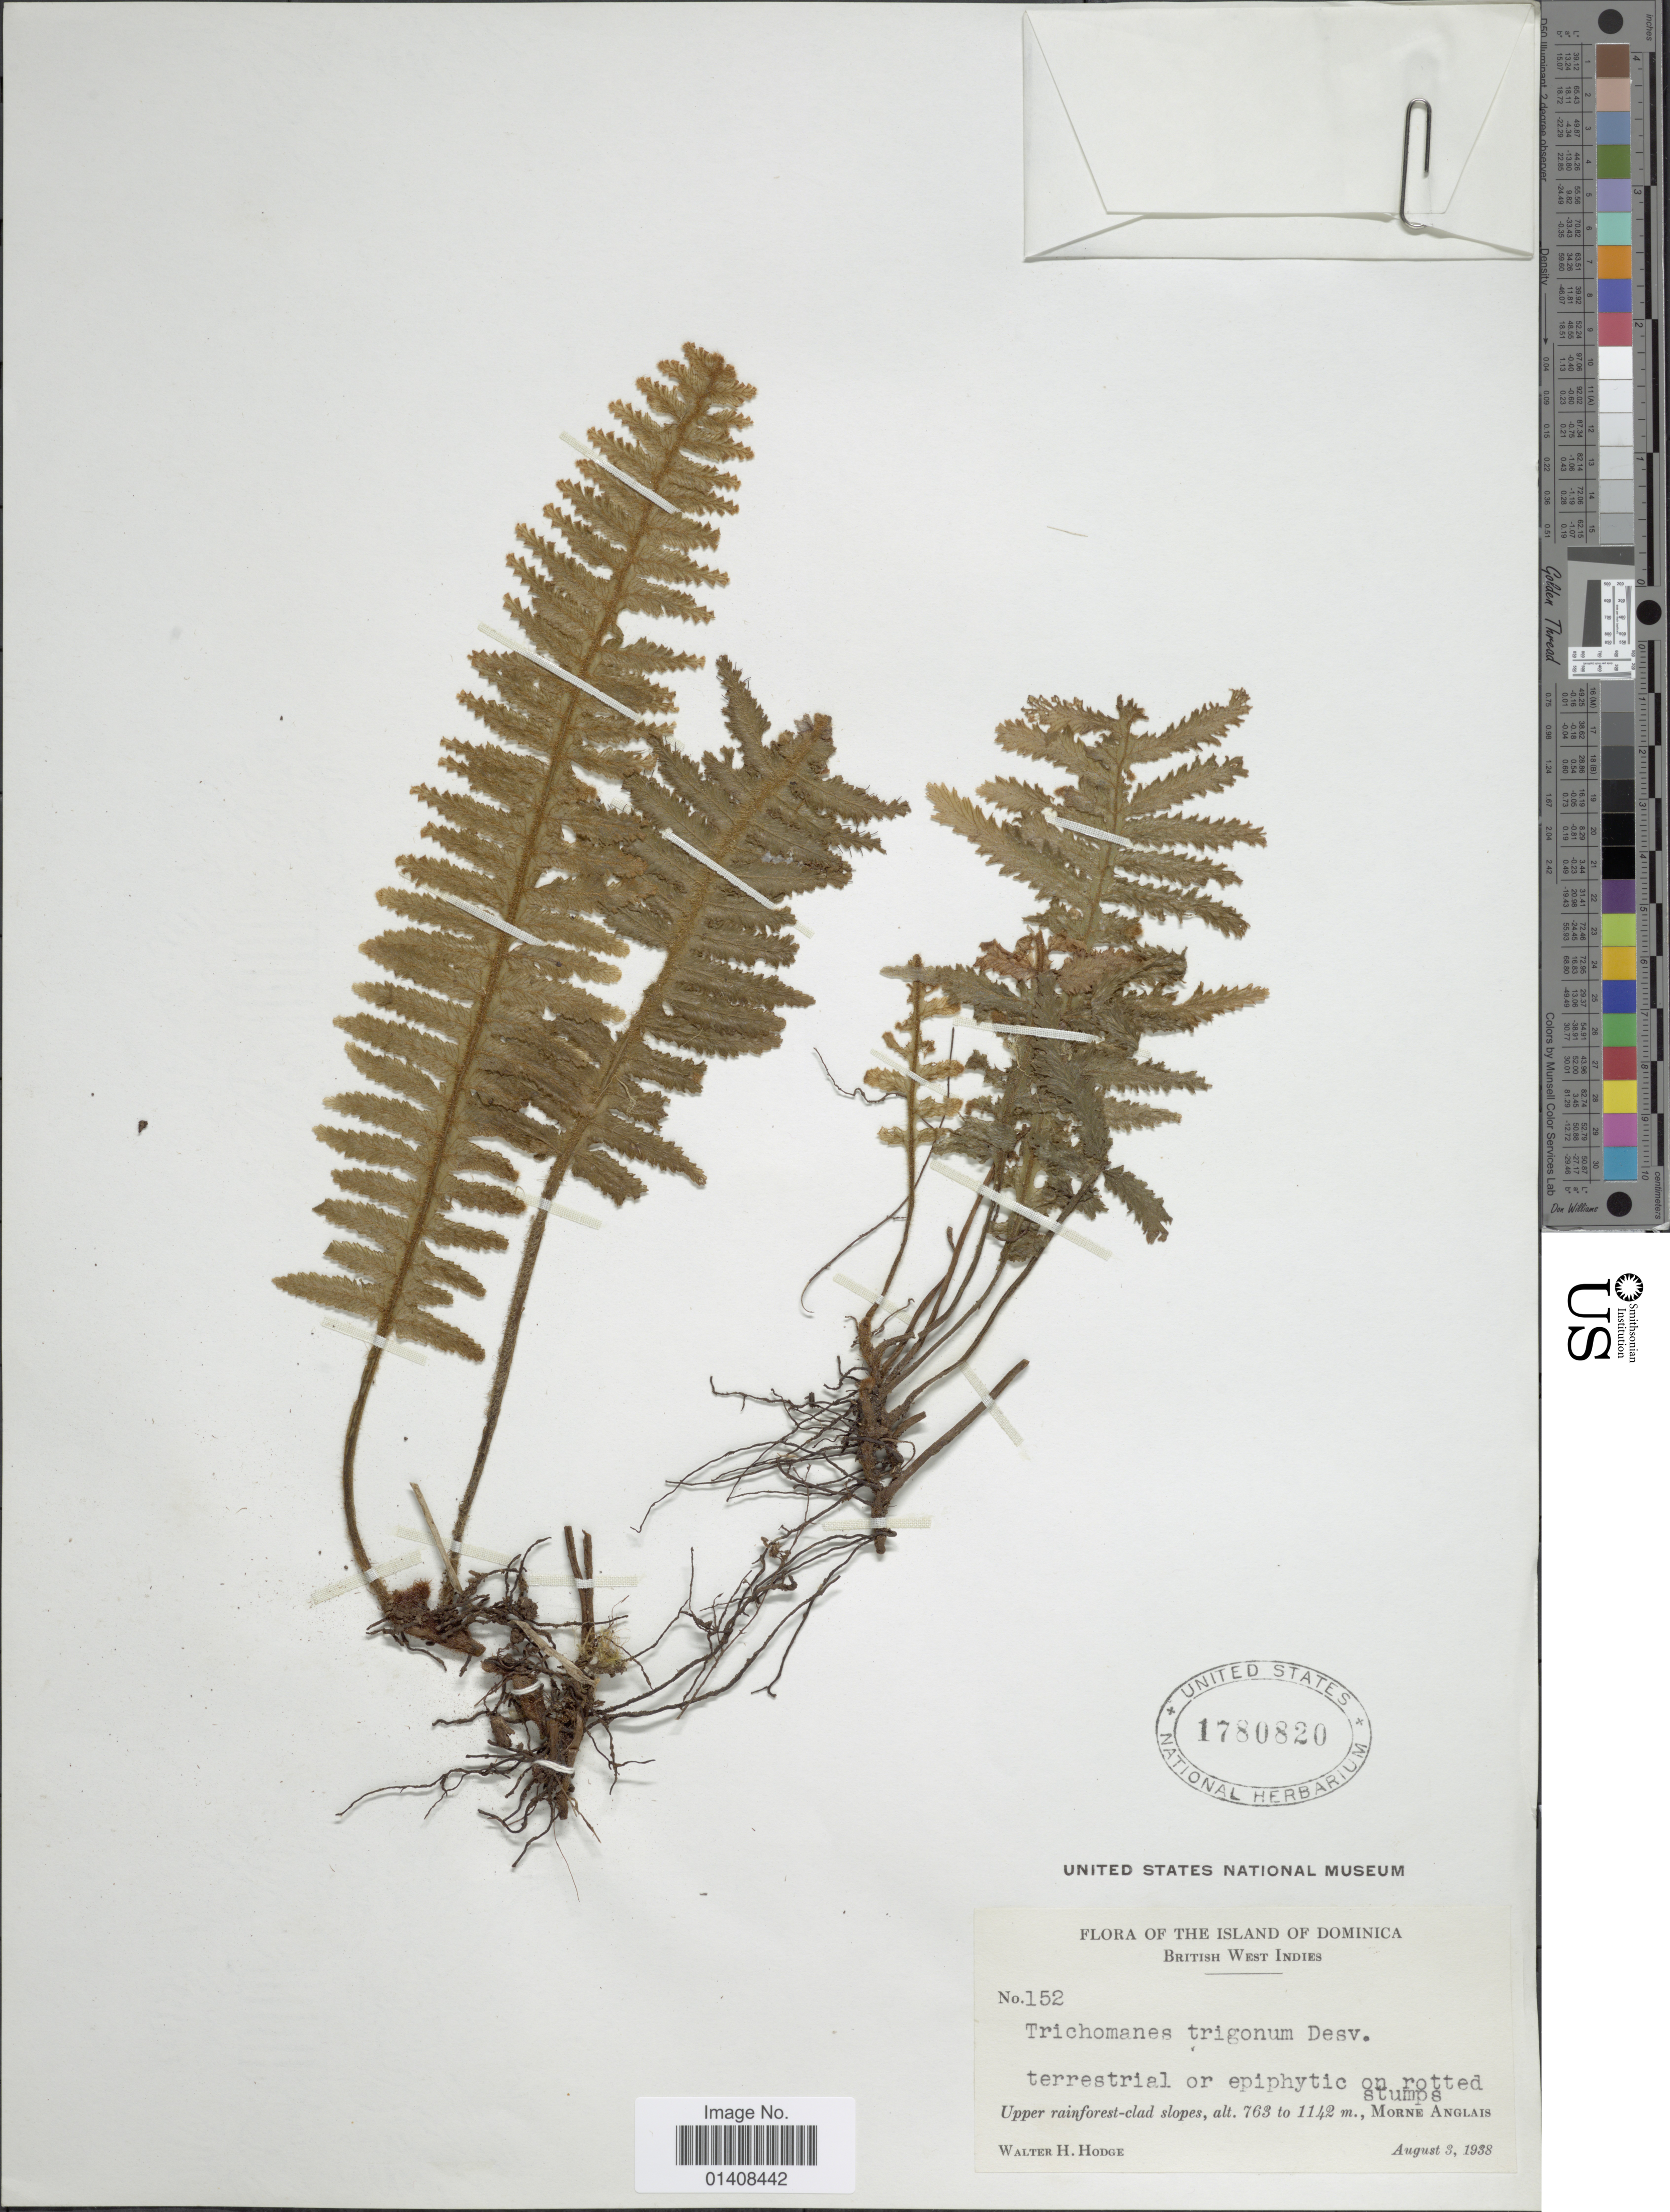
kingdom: Plantae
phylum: Tracheophyta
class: Polypodiopsida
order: Hymenophyllales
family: Hymenophyllaceae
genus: Trichomanes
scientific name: Trichomanes trigonum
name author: Desv.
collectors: W. Hodge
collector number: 152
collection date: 1938-08-03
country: Dominica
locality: The Island of Domica British West Indies upper rainforest clad slopes Morne Anglais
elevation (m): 763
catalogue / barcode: US 1780820